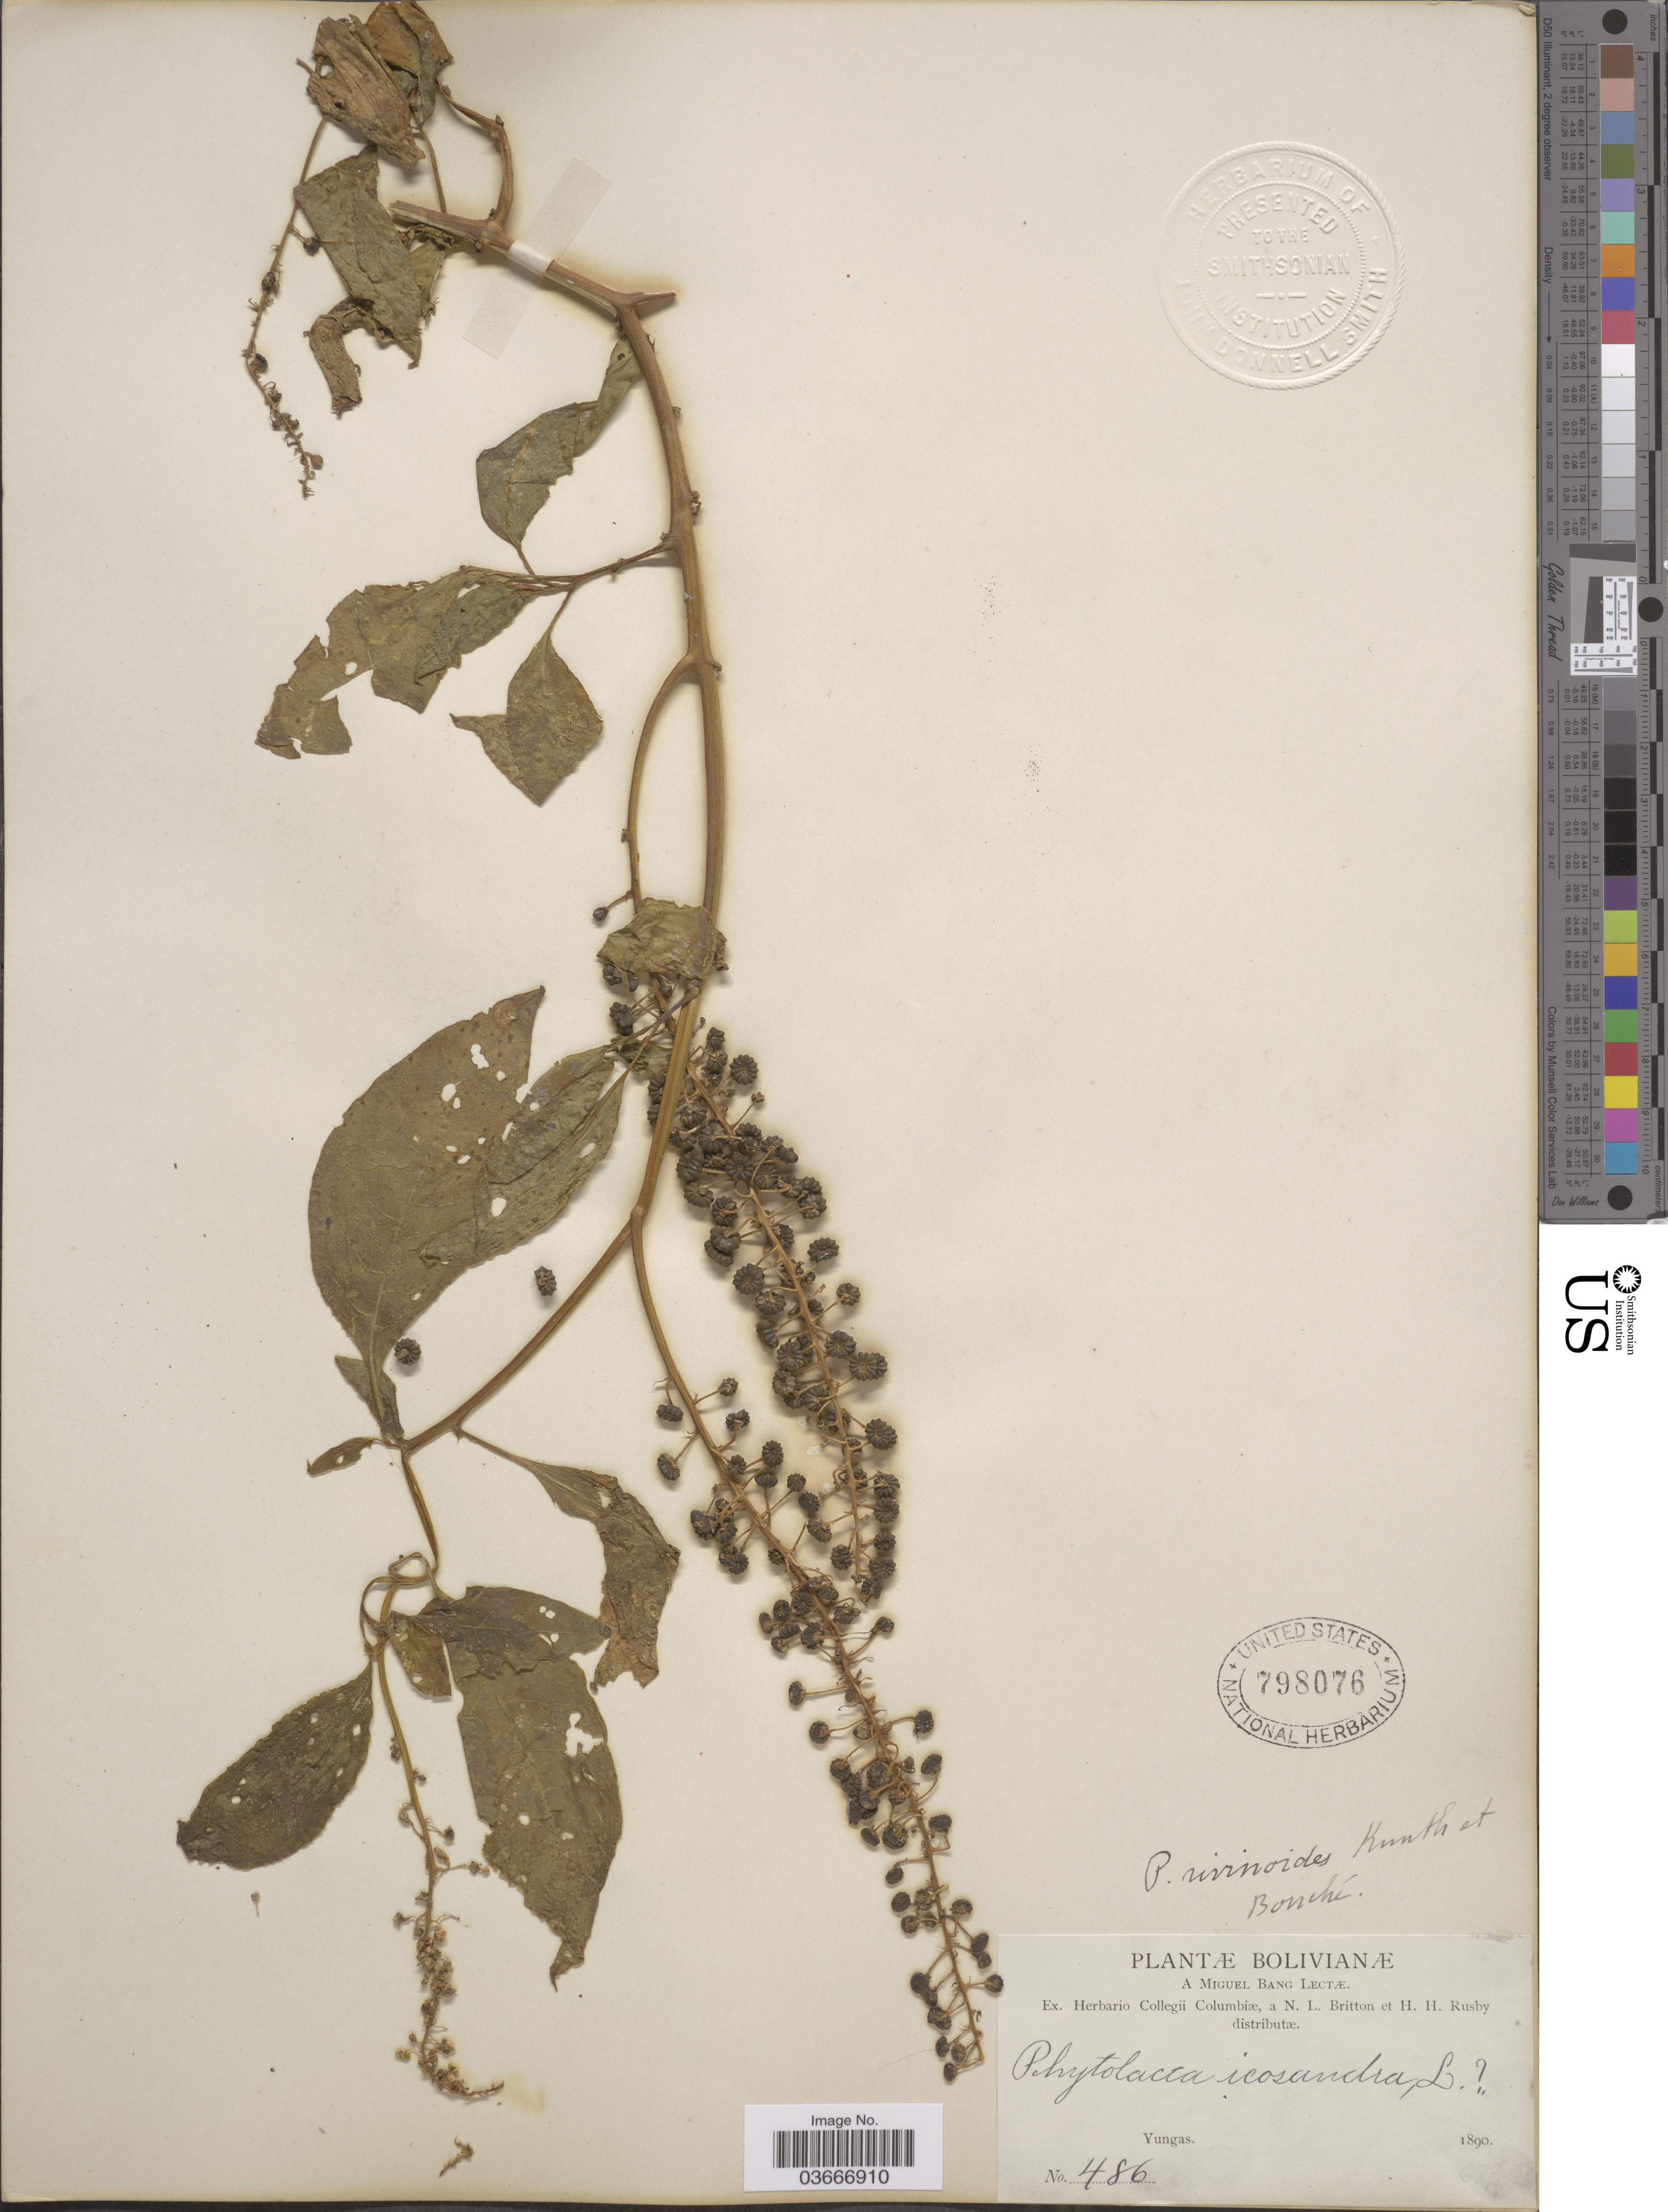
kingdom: Plantae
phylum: Tracheophyta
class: Magnoliopsida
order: Caryophyllales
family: Phytolaccaceae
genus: Phytolacca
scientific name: Phytolacca rivinoides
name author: Kunth & C.D. Bouché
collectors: M. Bang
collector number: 486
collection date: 1890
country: Bolivia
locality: Yungas.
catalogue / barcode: US 798076